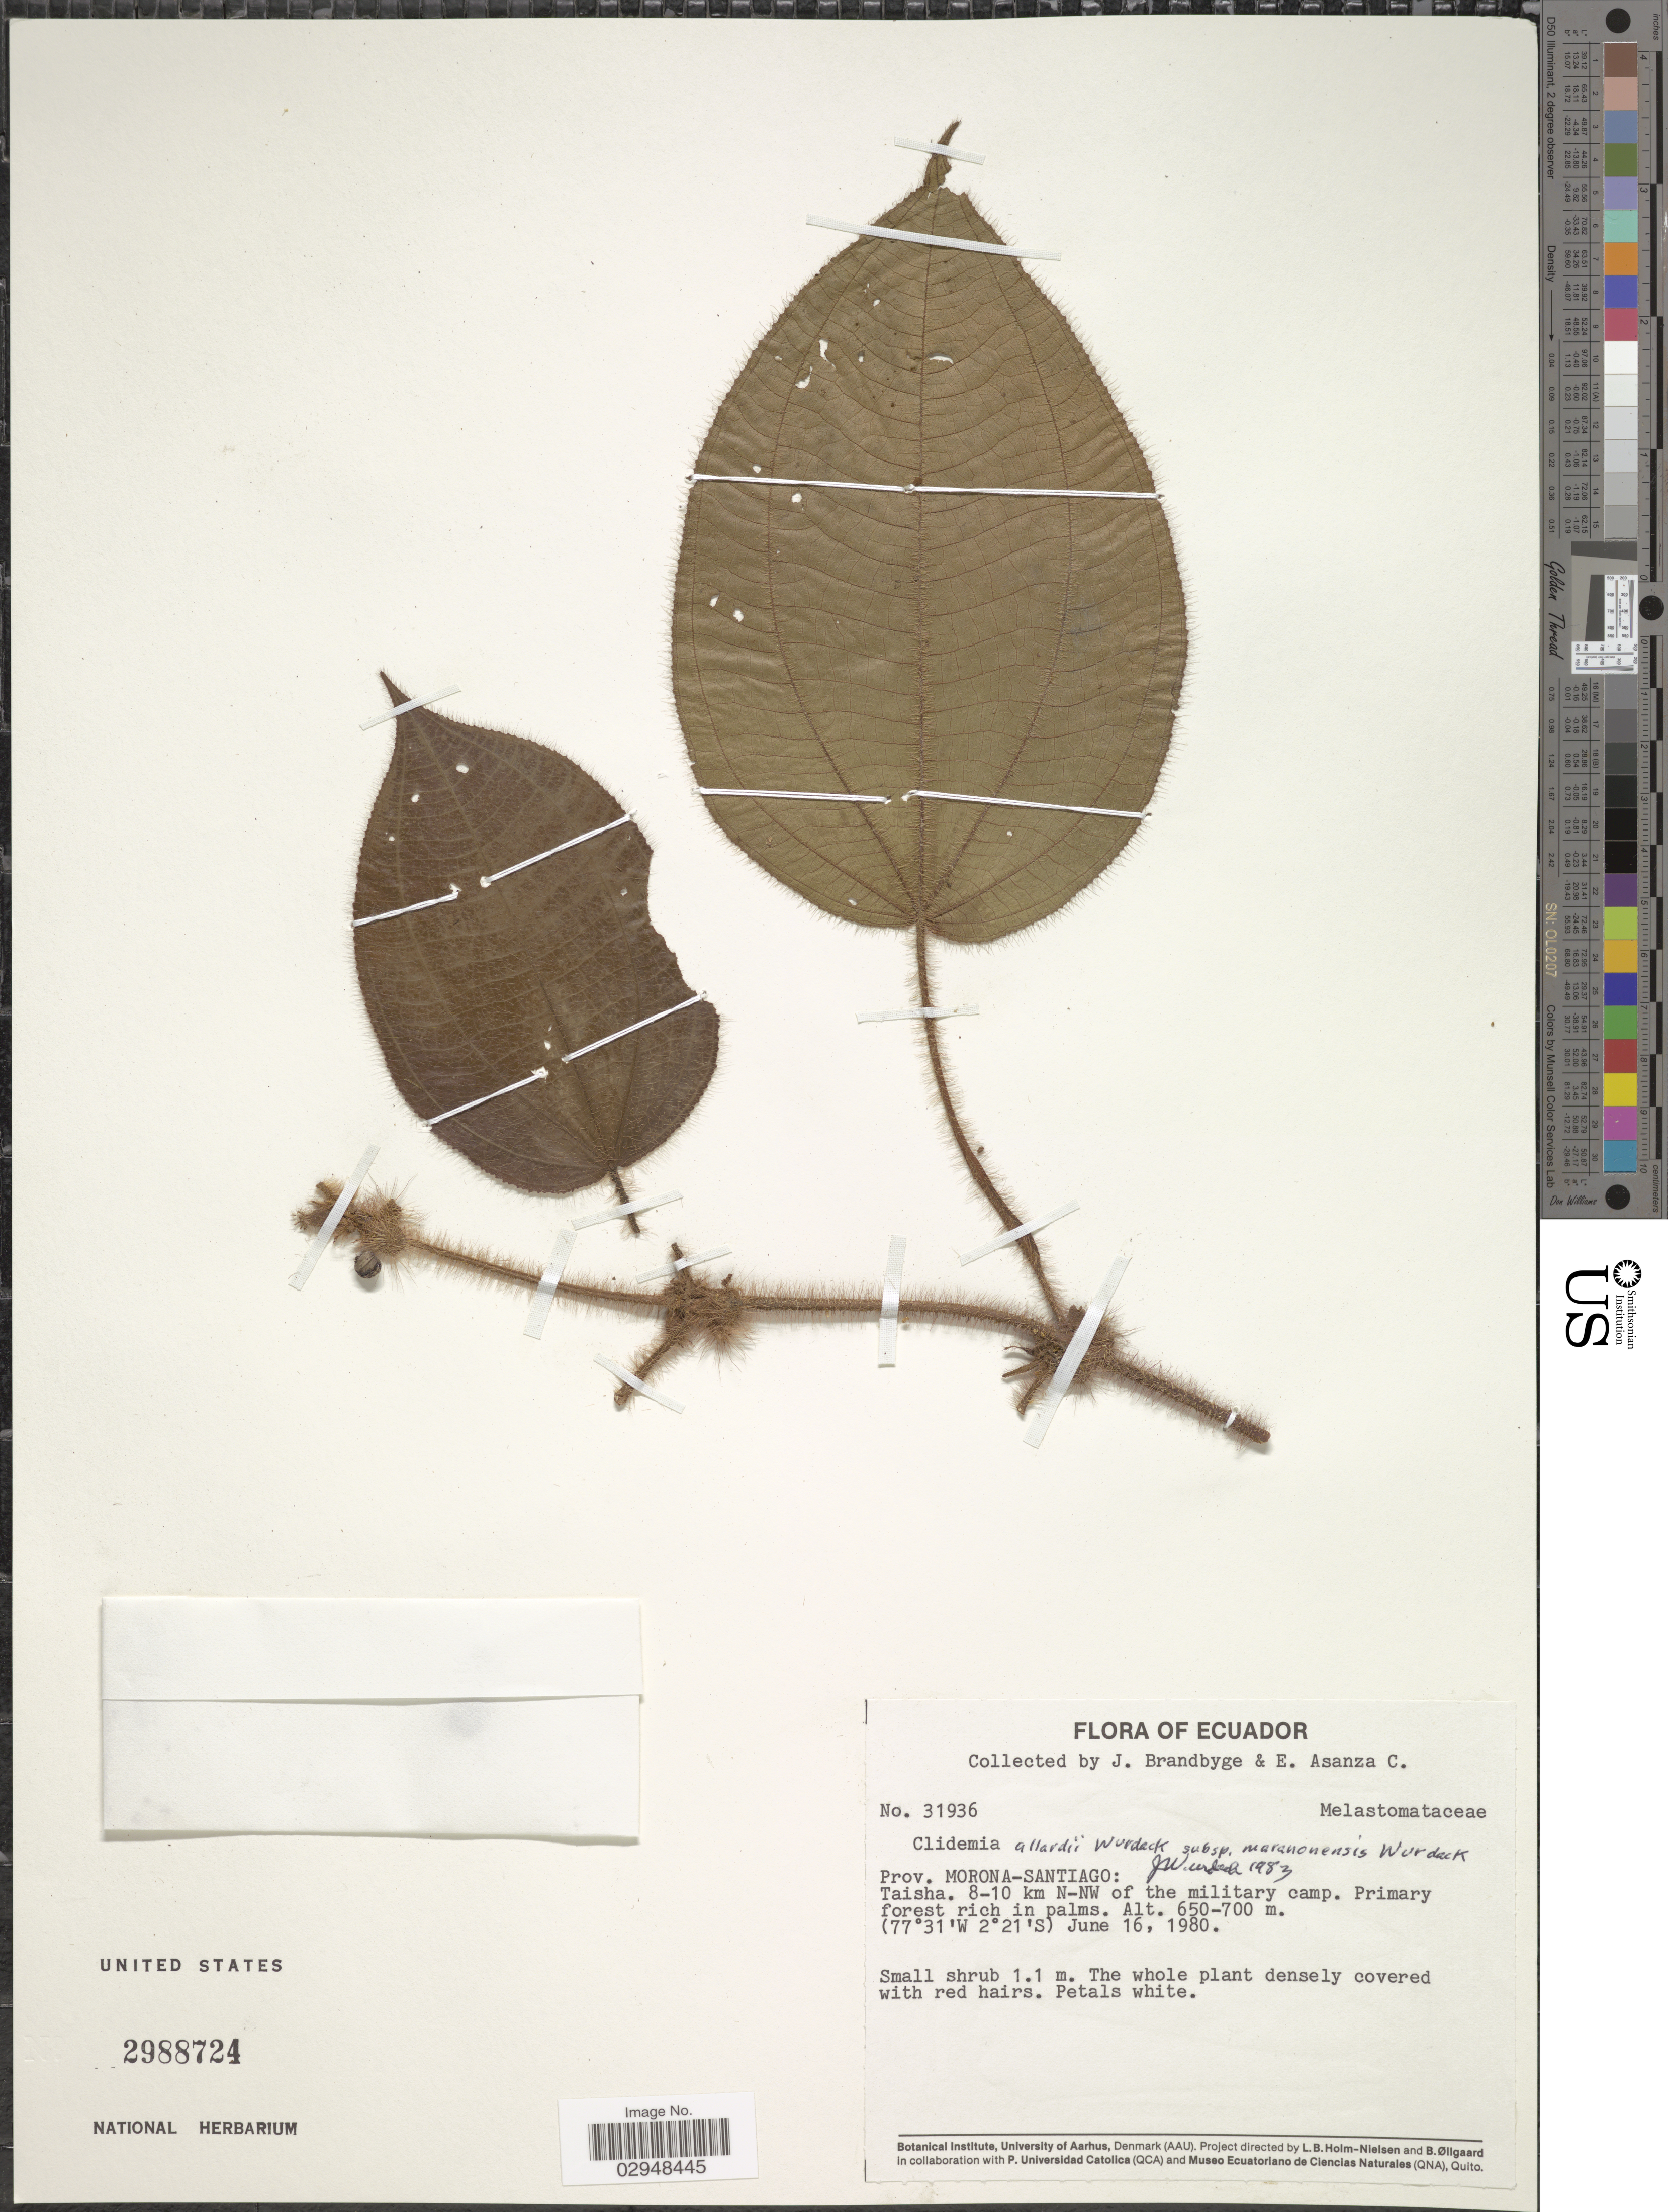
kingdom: Plantae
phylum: Tracheophyta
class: Magnoliopsida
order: Myrtales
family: Melastomataceae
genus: Clidemia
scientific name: Clidemia allardii subsp. maranonensis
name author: Wurdack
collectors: J. Brandbyge & E. Asanza C.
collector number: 31936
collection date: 1980-06-16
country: Ecuador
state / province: Morona-Santiago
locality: Taisha, 8-10 km N-NW of the military camp.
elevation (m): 650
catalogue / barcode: US 2988724